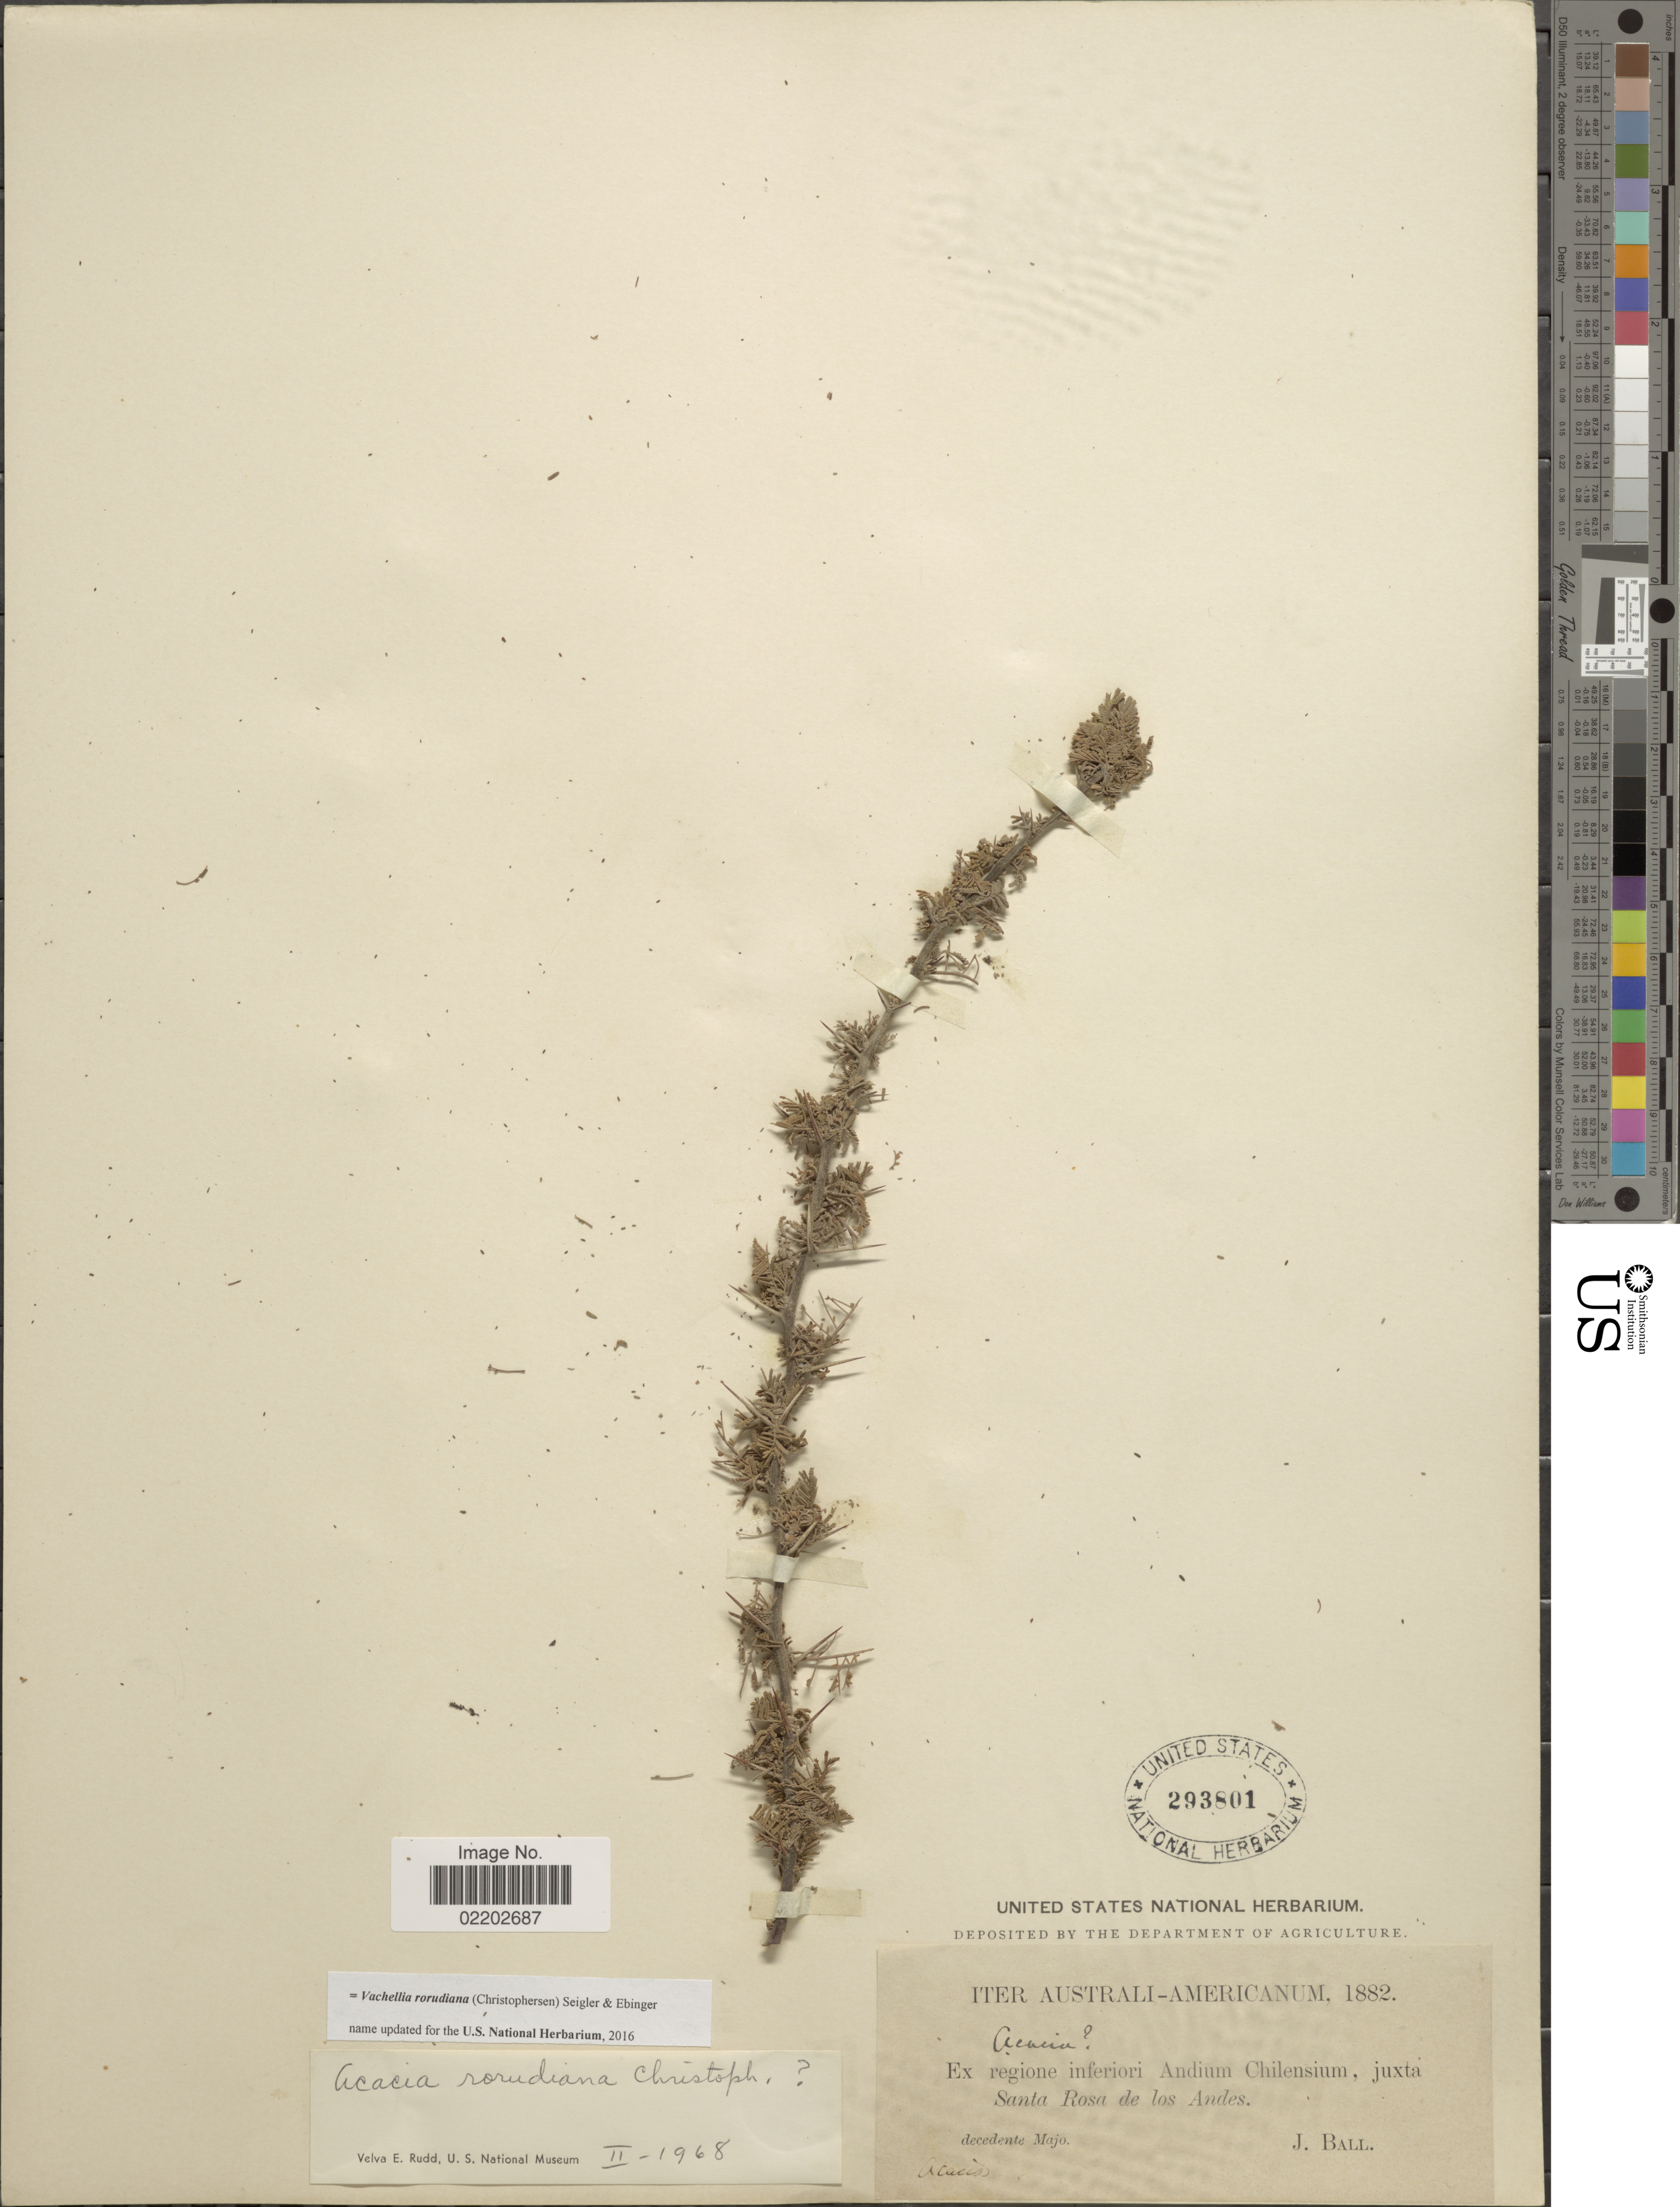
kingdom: Plantae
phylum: Tracheophyta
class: Magnoliopsida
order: Fabales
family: Fabaceae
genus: Vachellia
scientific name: Vachellia rorudiana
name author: (Christoph.) Seigler & Ebinger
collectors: J. Ball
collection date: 1882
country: Chile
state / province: Valparaíso (V)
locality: Australi-Americanum, regione inferiori Andium Chilensium, justa Santa Rosa de los Andes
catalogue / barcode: US 293801